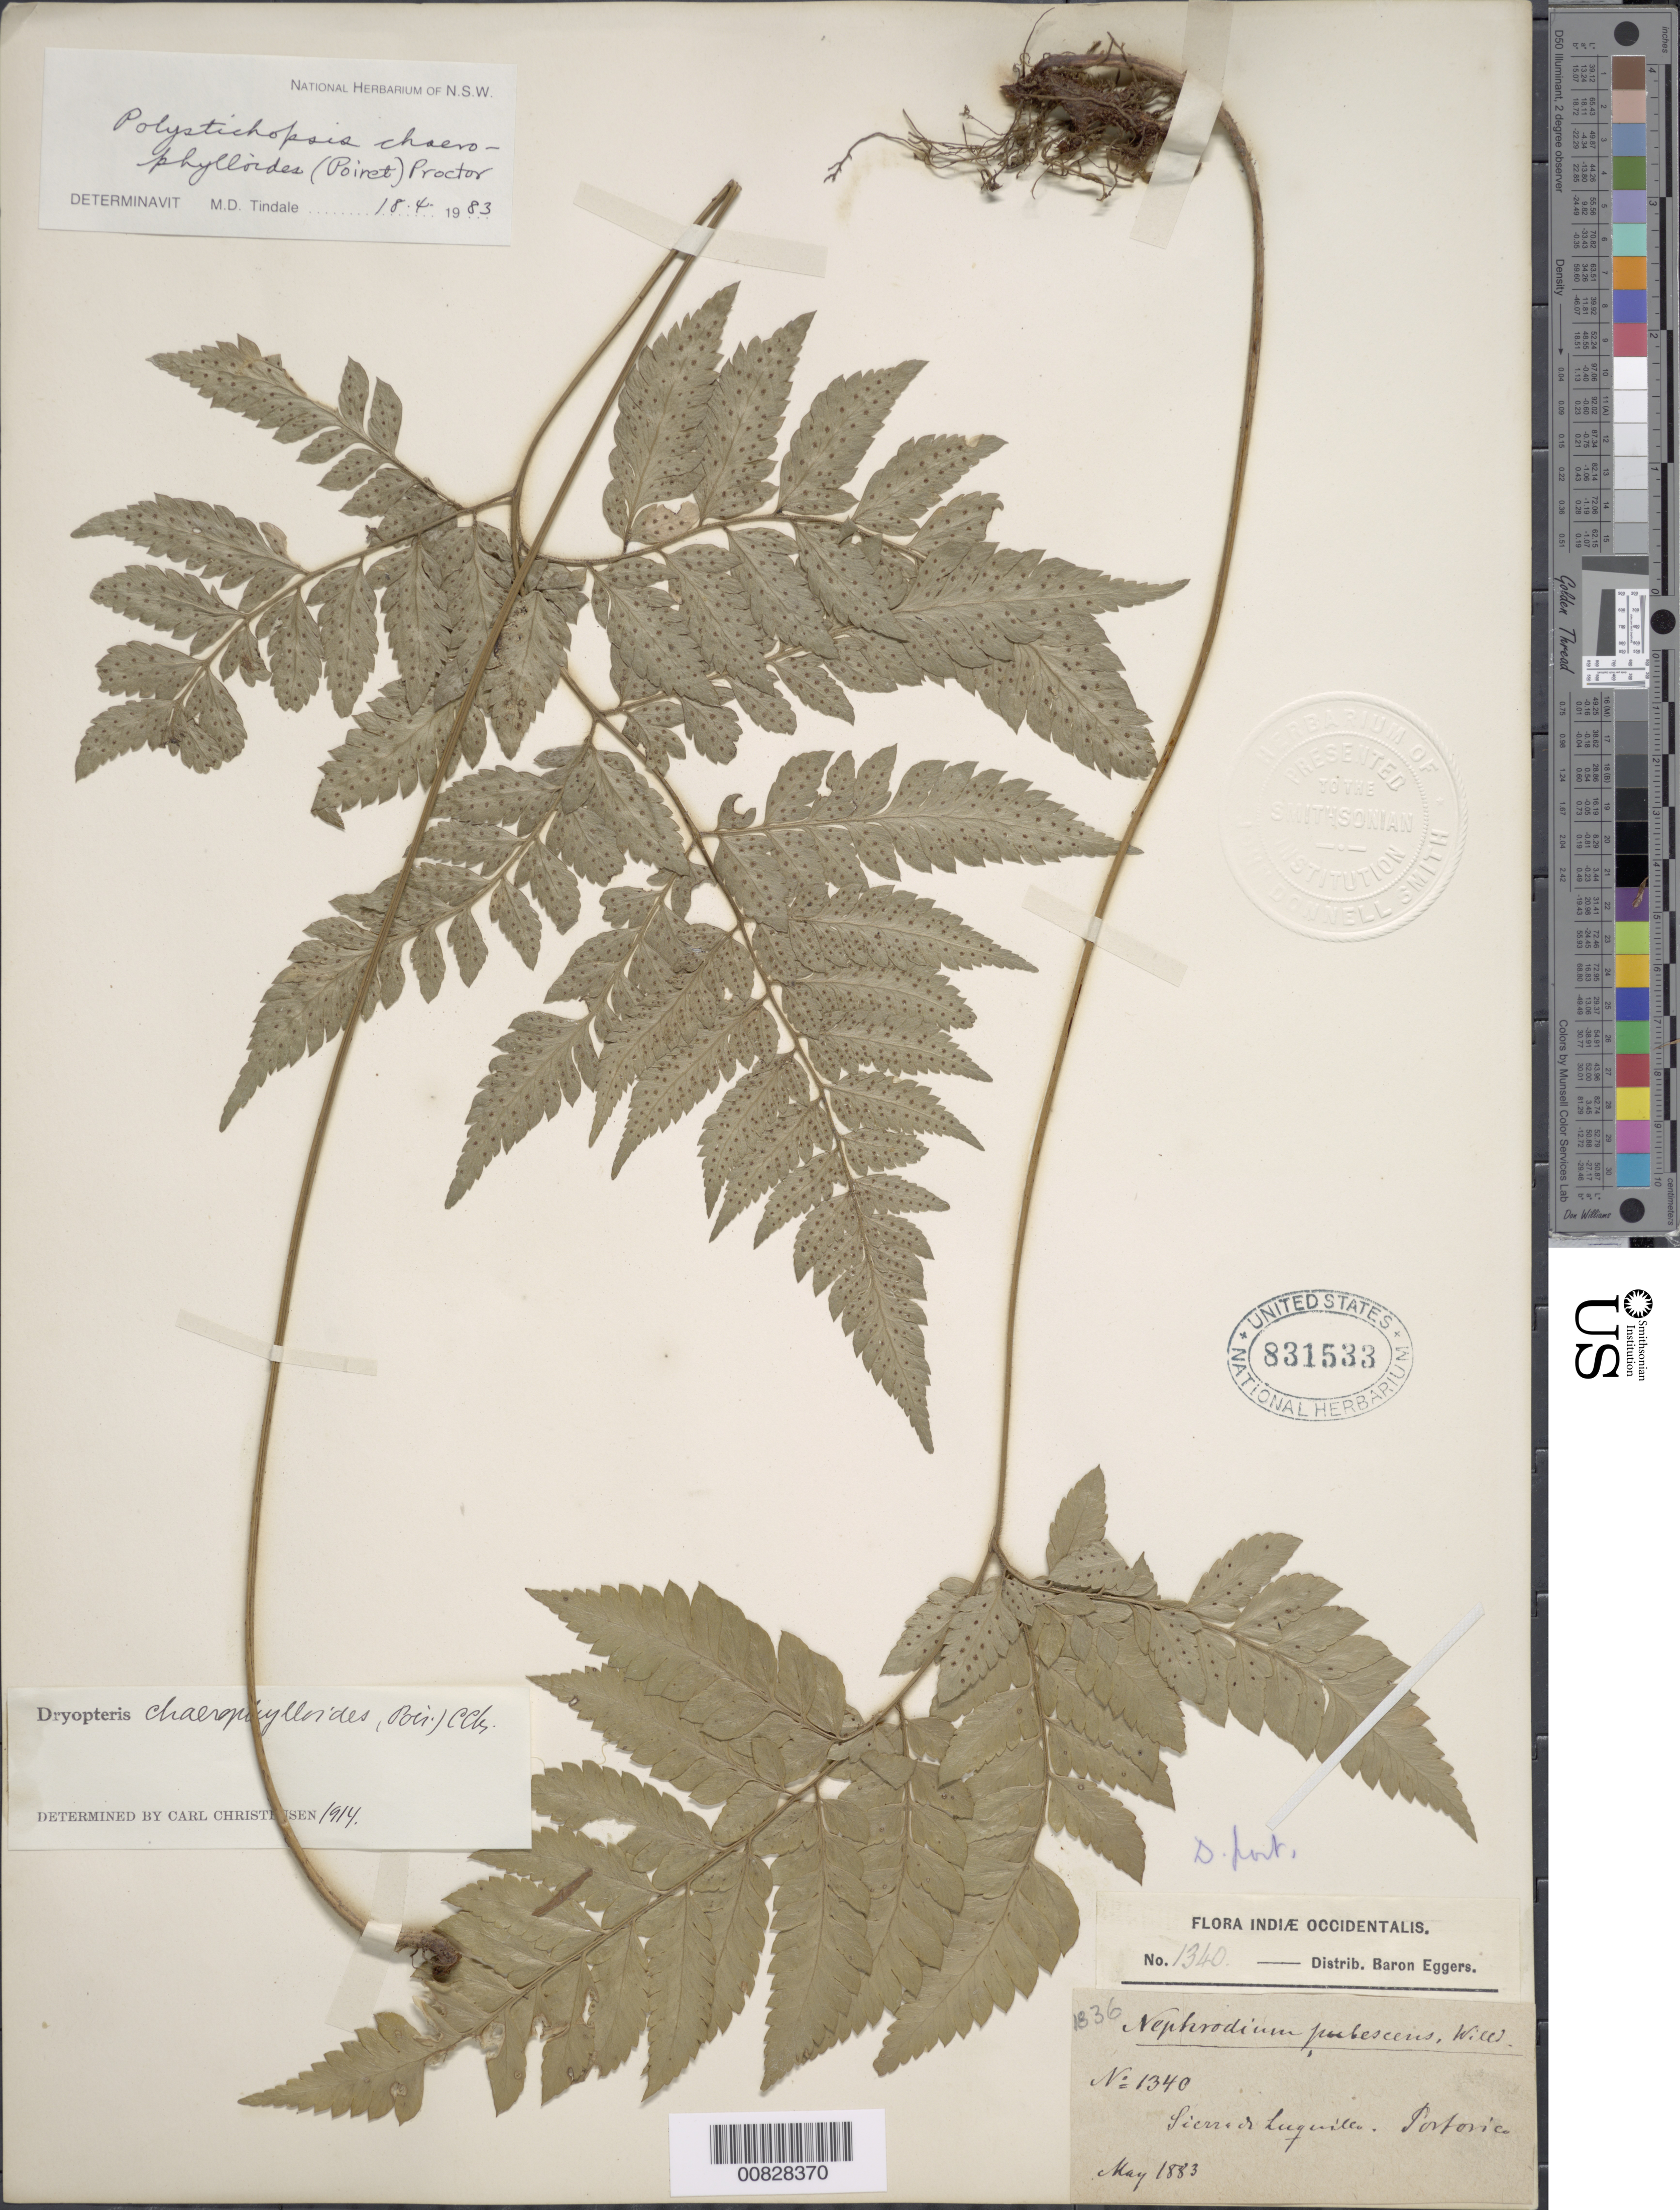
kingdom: Plantae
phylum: Tracheophyta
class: Polypodiopsida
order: Polypodiales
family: Dryopteridaceae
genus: Polystichopsis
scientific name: Polystichopsis chaerophylloides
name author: (Poir.) C.V. Morton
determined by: Tindale, Mary D.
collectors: H. F. A. von Eggers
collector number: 1340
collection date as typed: May 1883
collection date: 1883-05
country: Puerto Rico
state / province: Río Grande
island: Puerto Rico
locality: Sierra Luquillo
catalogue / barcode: US 831533